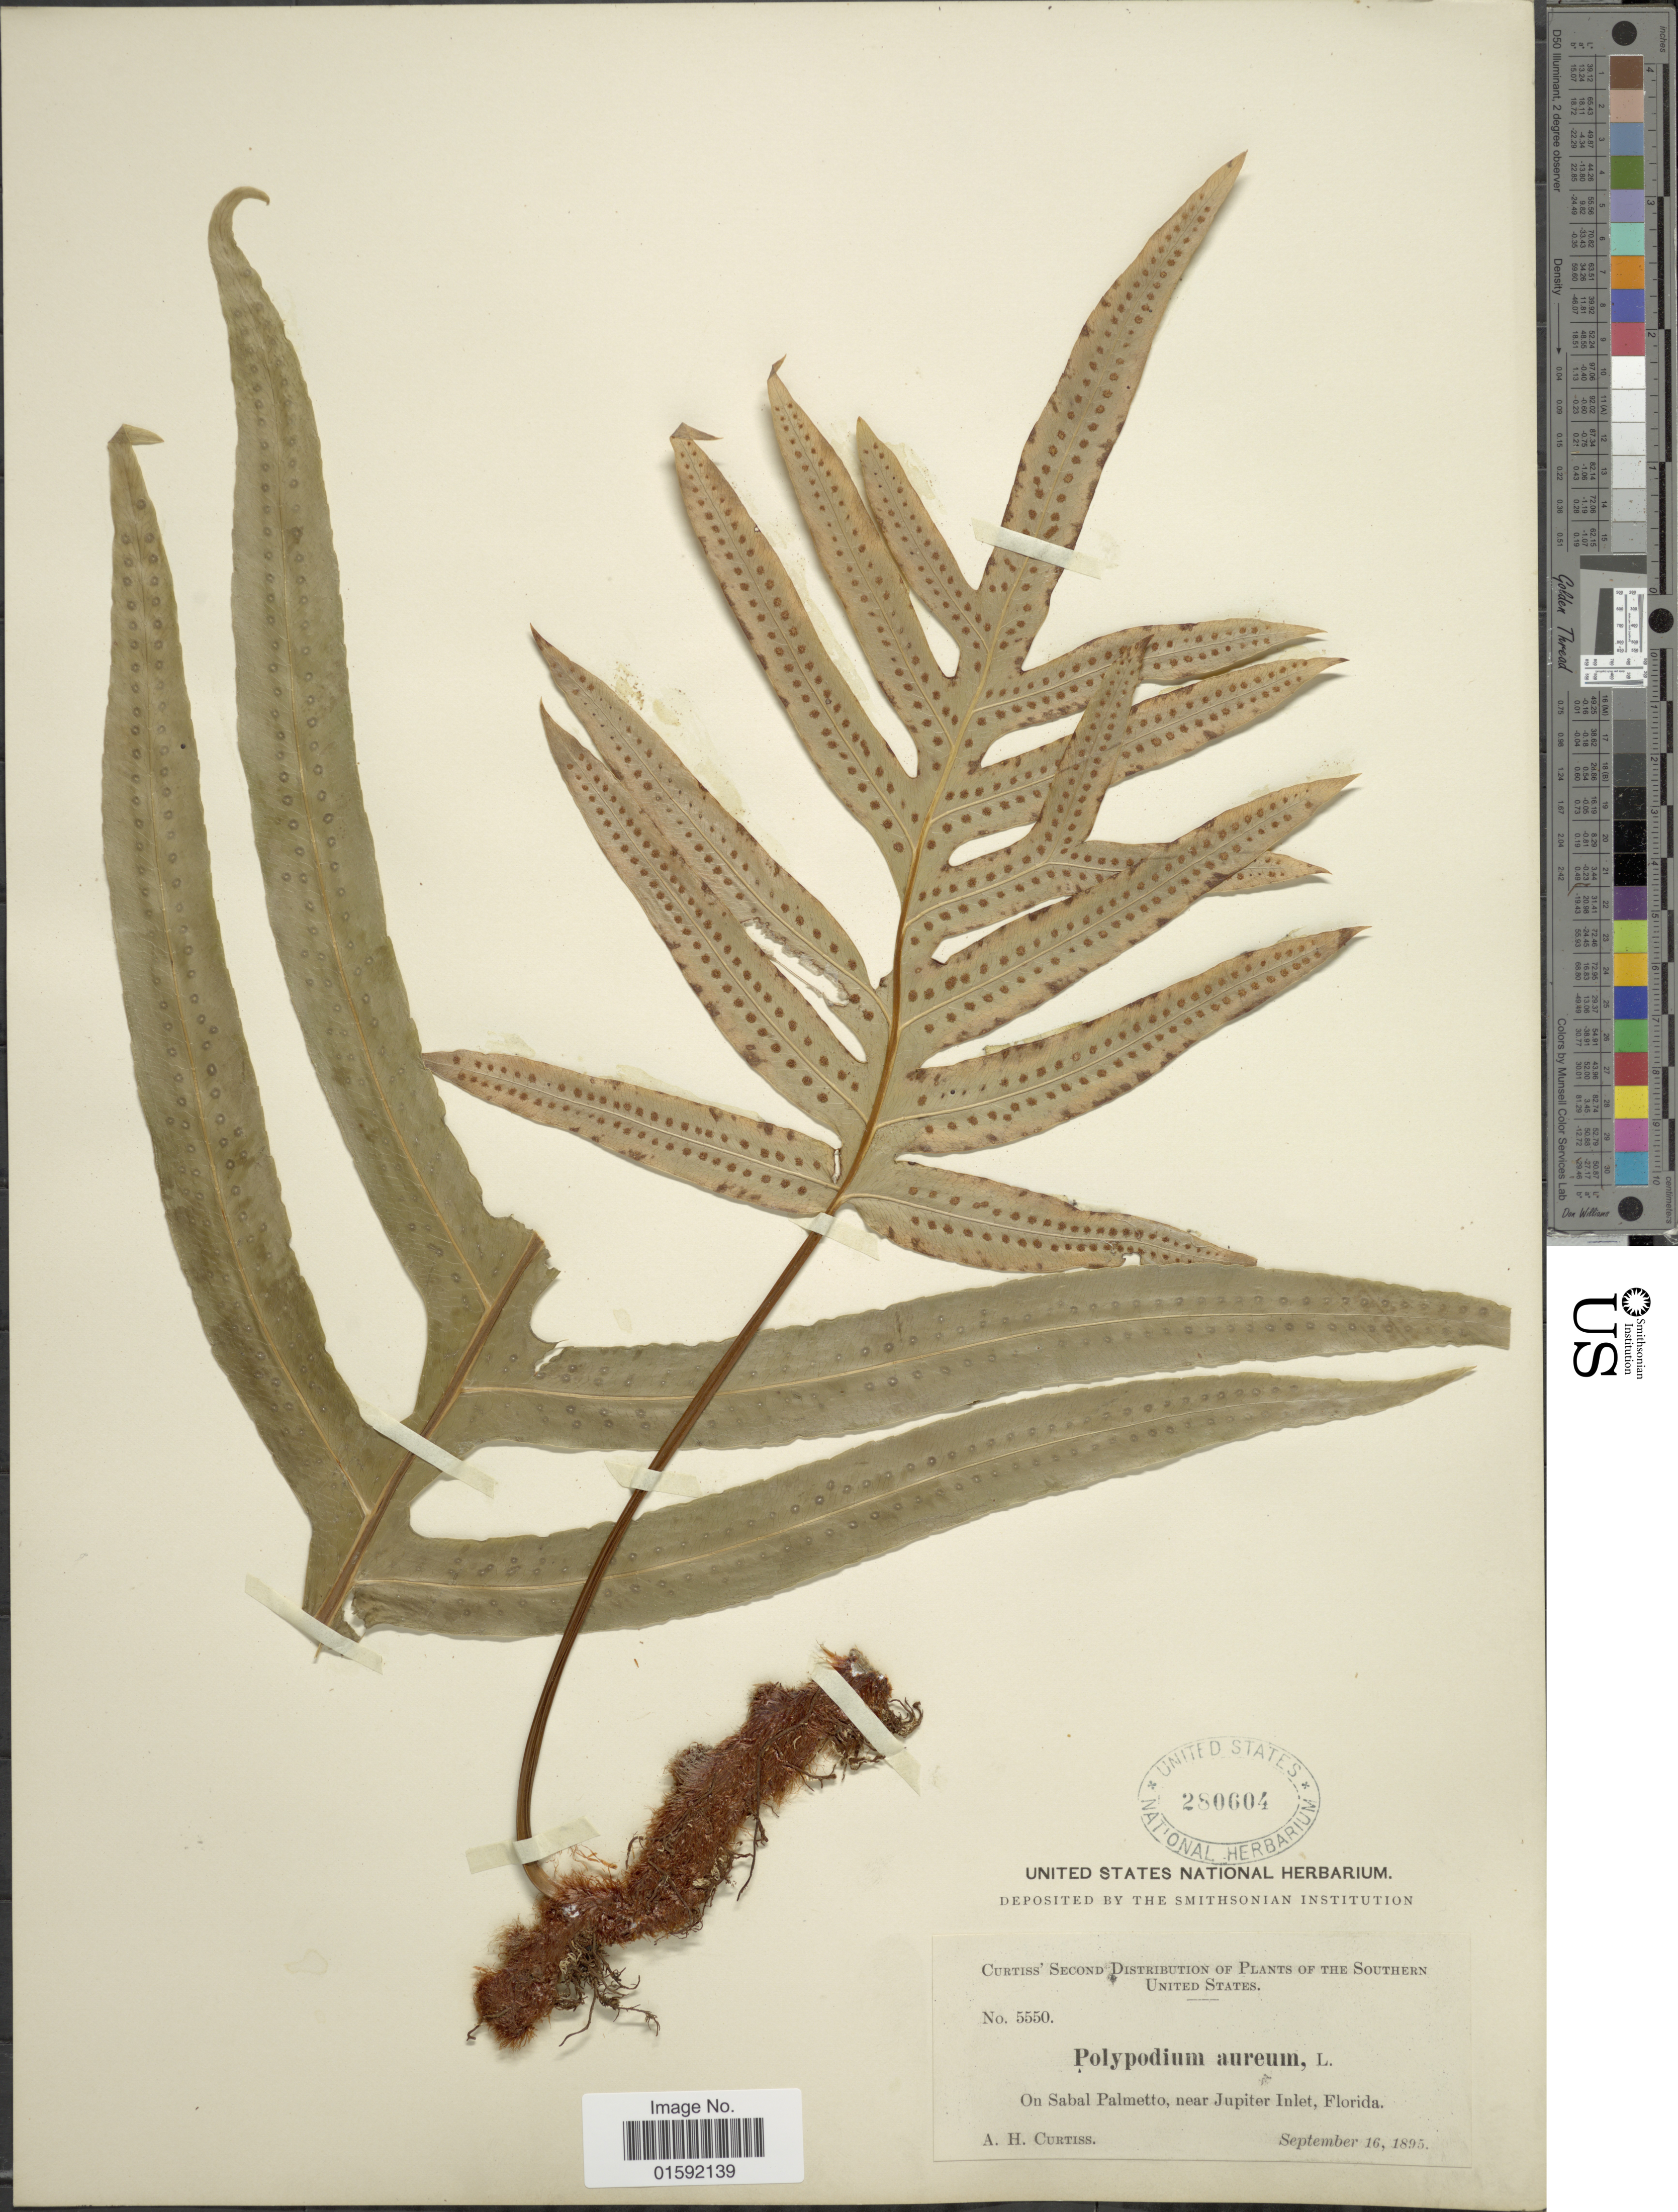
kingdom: Plantae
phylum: Tracheophyta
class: Polypodiopsida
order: Polypodiales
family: Polypodiaceae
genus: Phlebodium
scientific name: Phlebodium areolatum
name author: (Humb. & Bonap. ex Willd.) J. Sm.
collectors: A. H. Curtiss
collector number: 5550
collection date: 1895-09-16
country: United States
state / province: Florida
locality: On Sabal Palmetto, near Jupiter Inlet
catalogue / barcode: US 280604